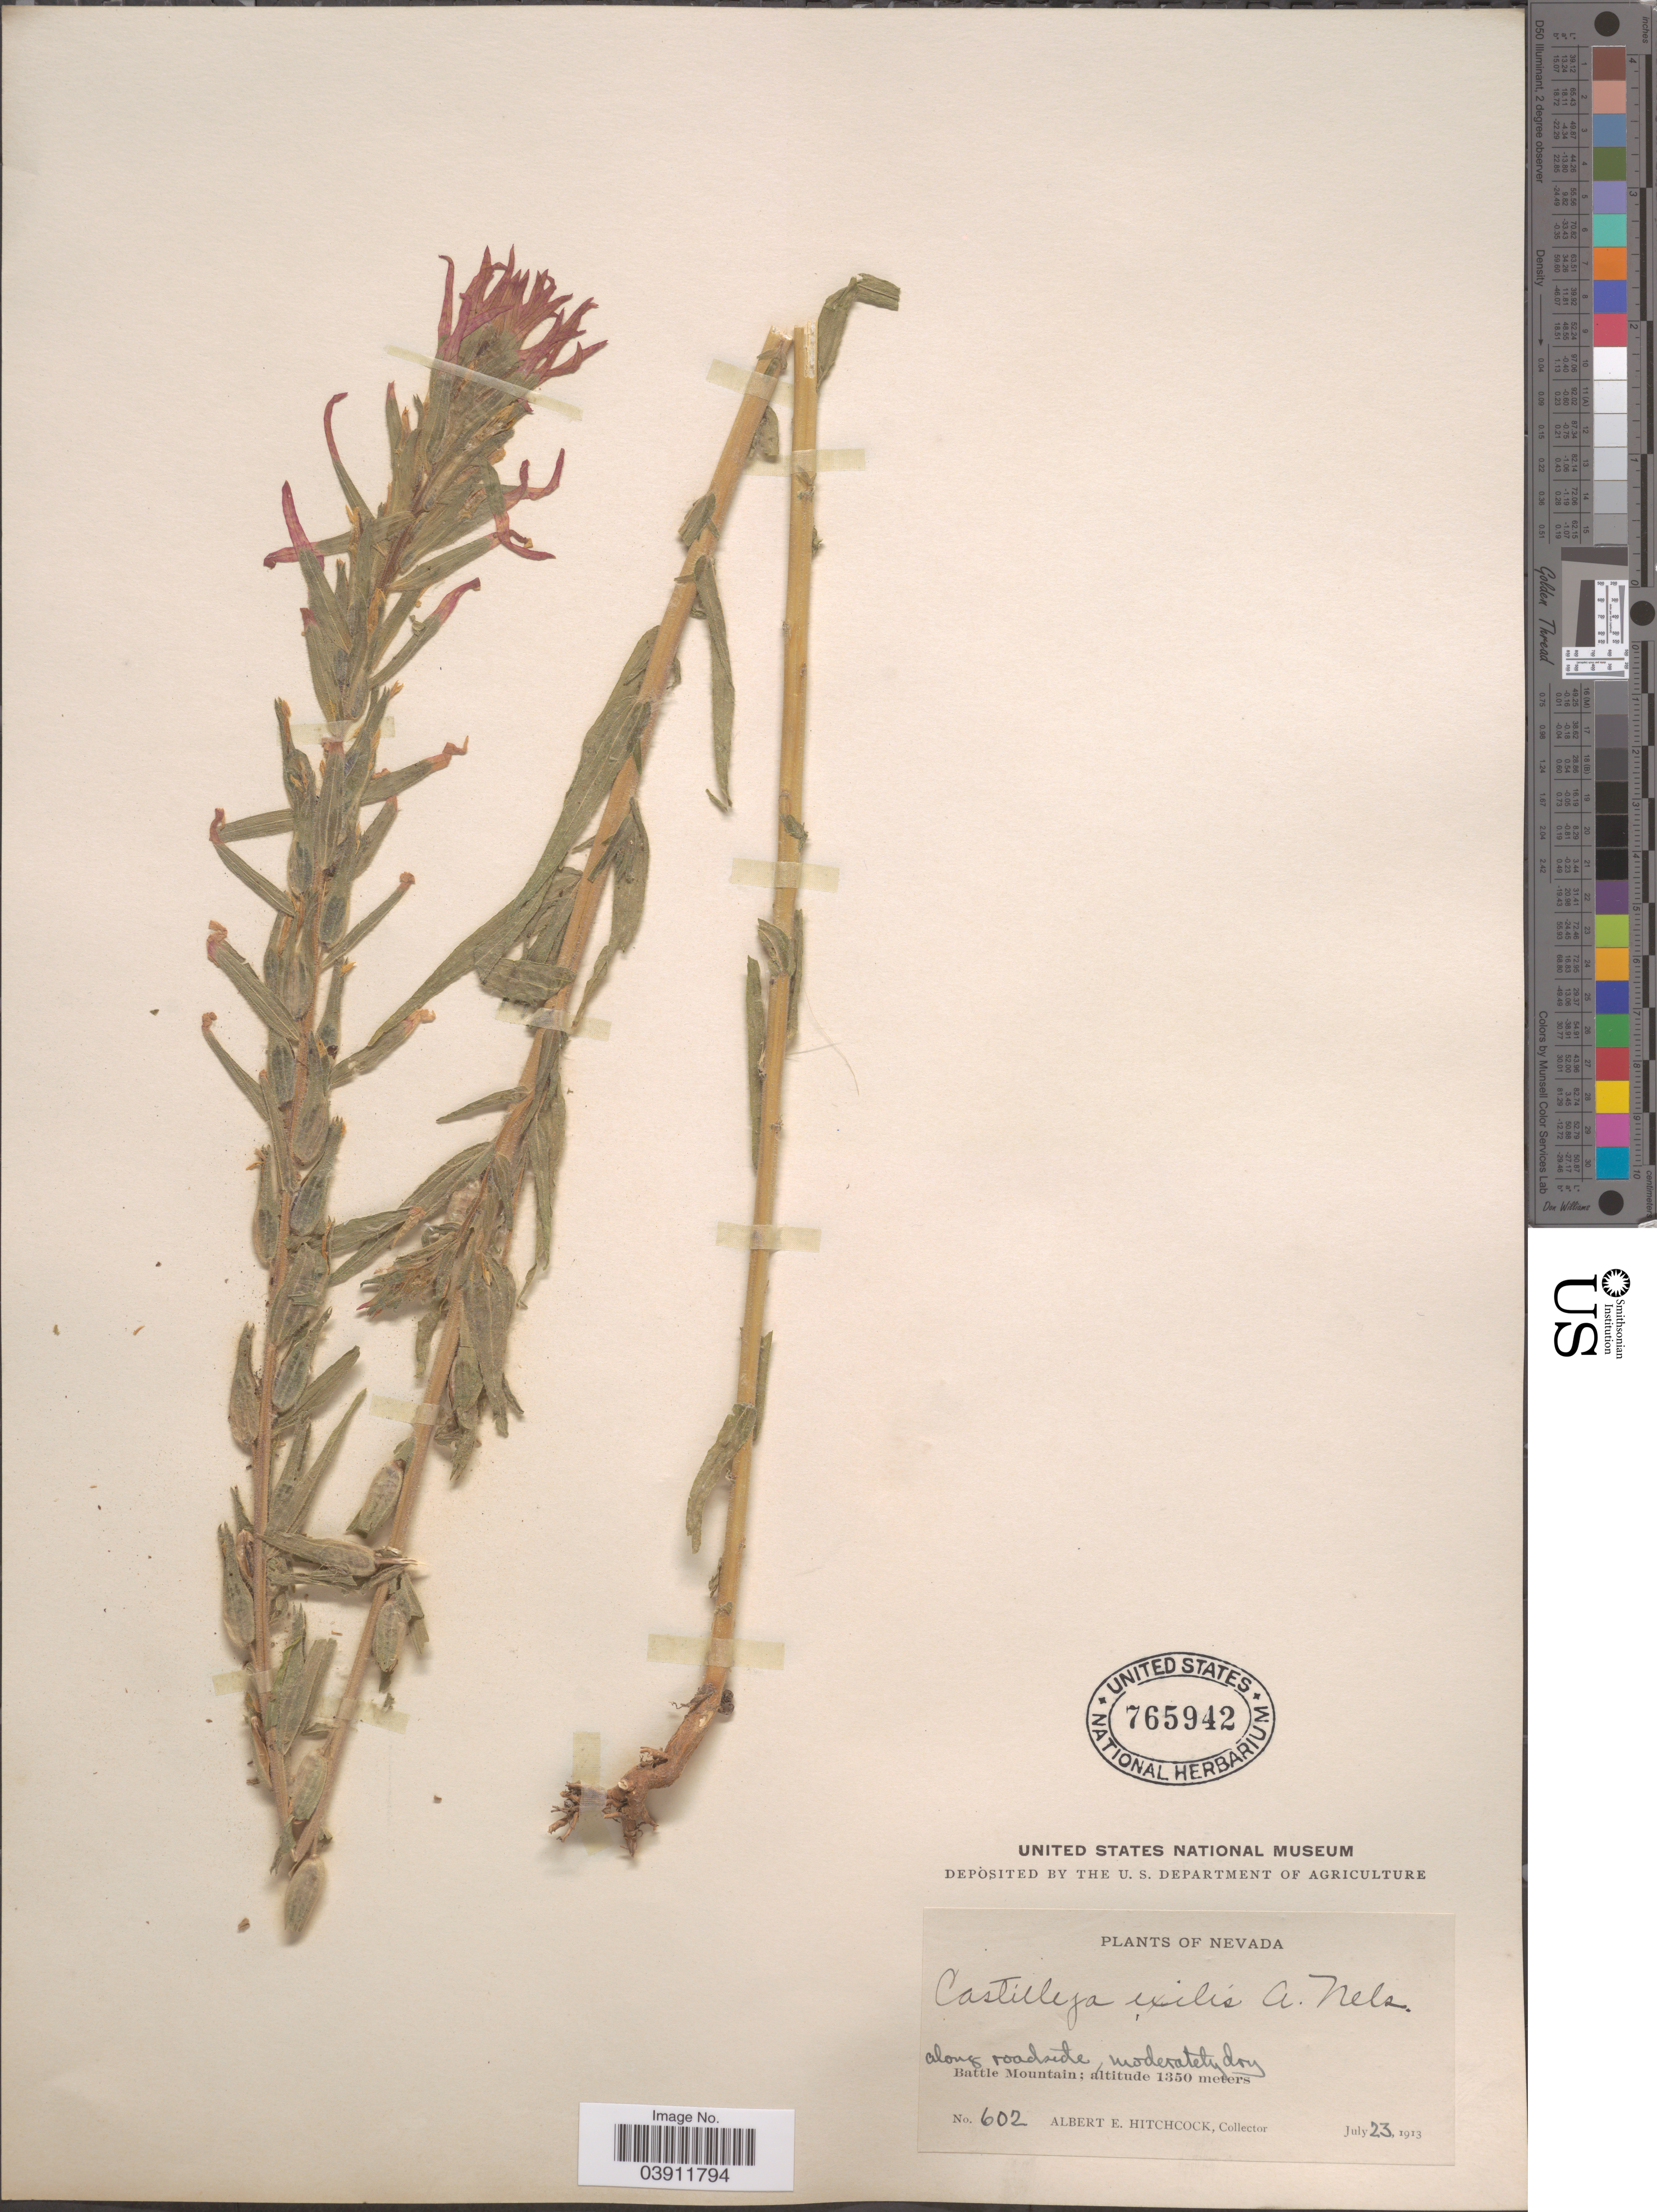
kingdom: Plantae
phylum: Tracheophyta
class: Magnoliopsida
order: Lamiales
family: Orobanchaceae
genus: Castilleja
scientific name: Castilleja exilis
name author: A. Nelson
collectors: A. Hitchcock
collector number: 602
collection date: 1913-07-23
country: United States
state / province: Nevada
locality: Along roadside. Battle Mountain.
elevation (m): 1350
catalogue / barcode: US 765942